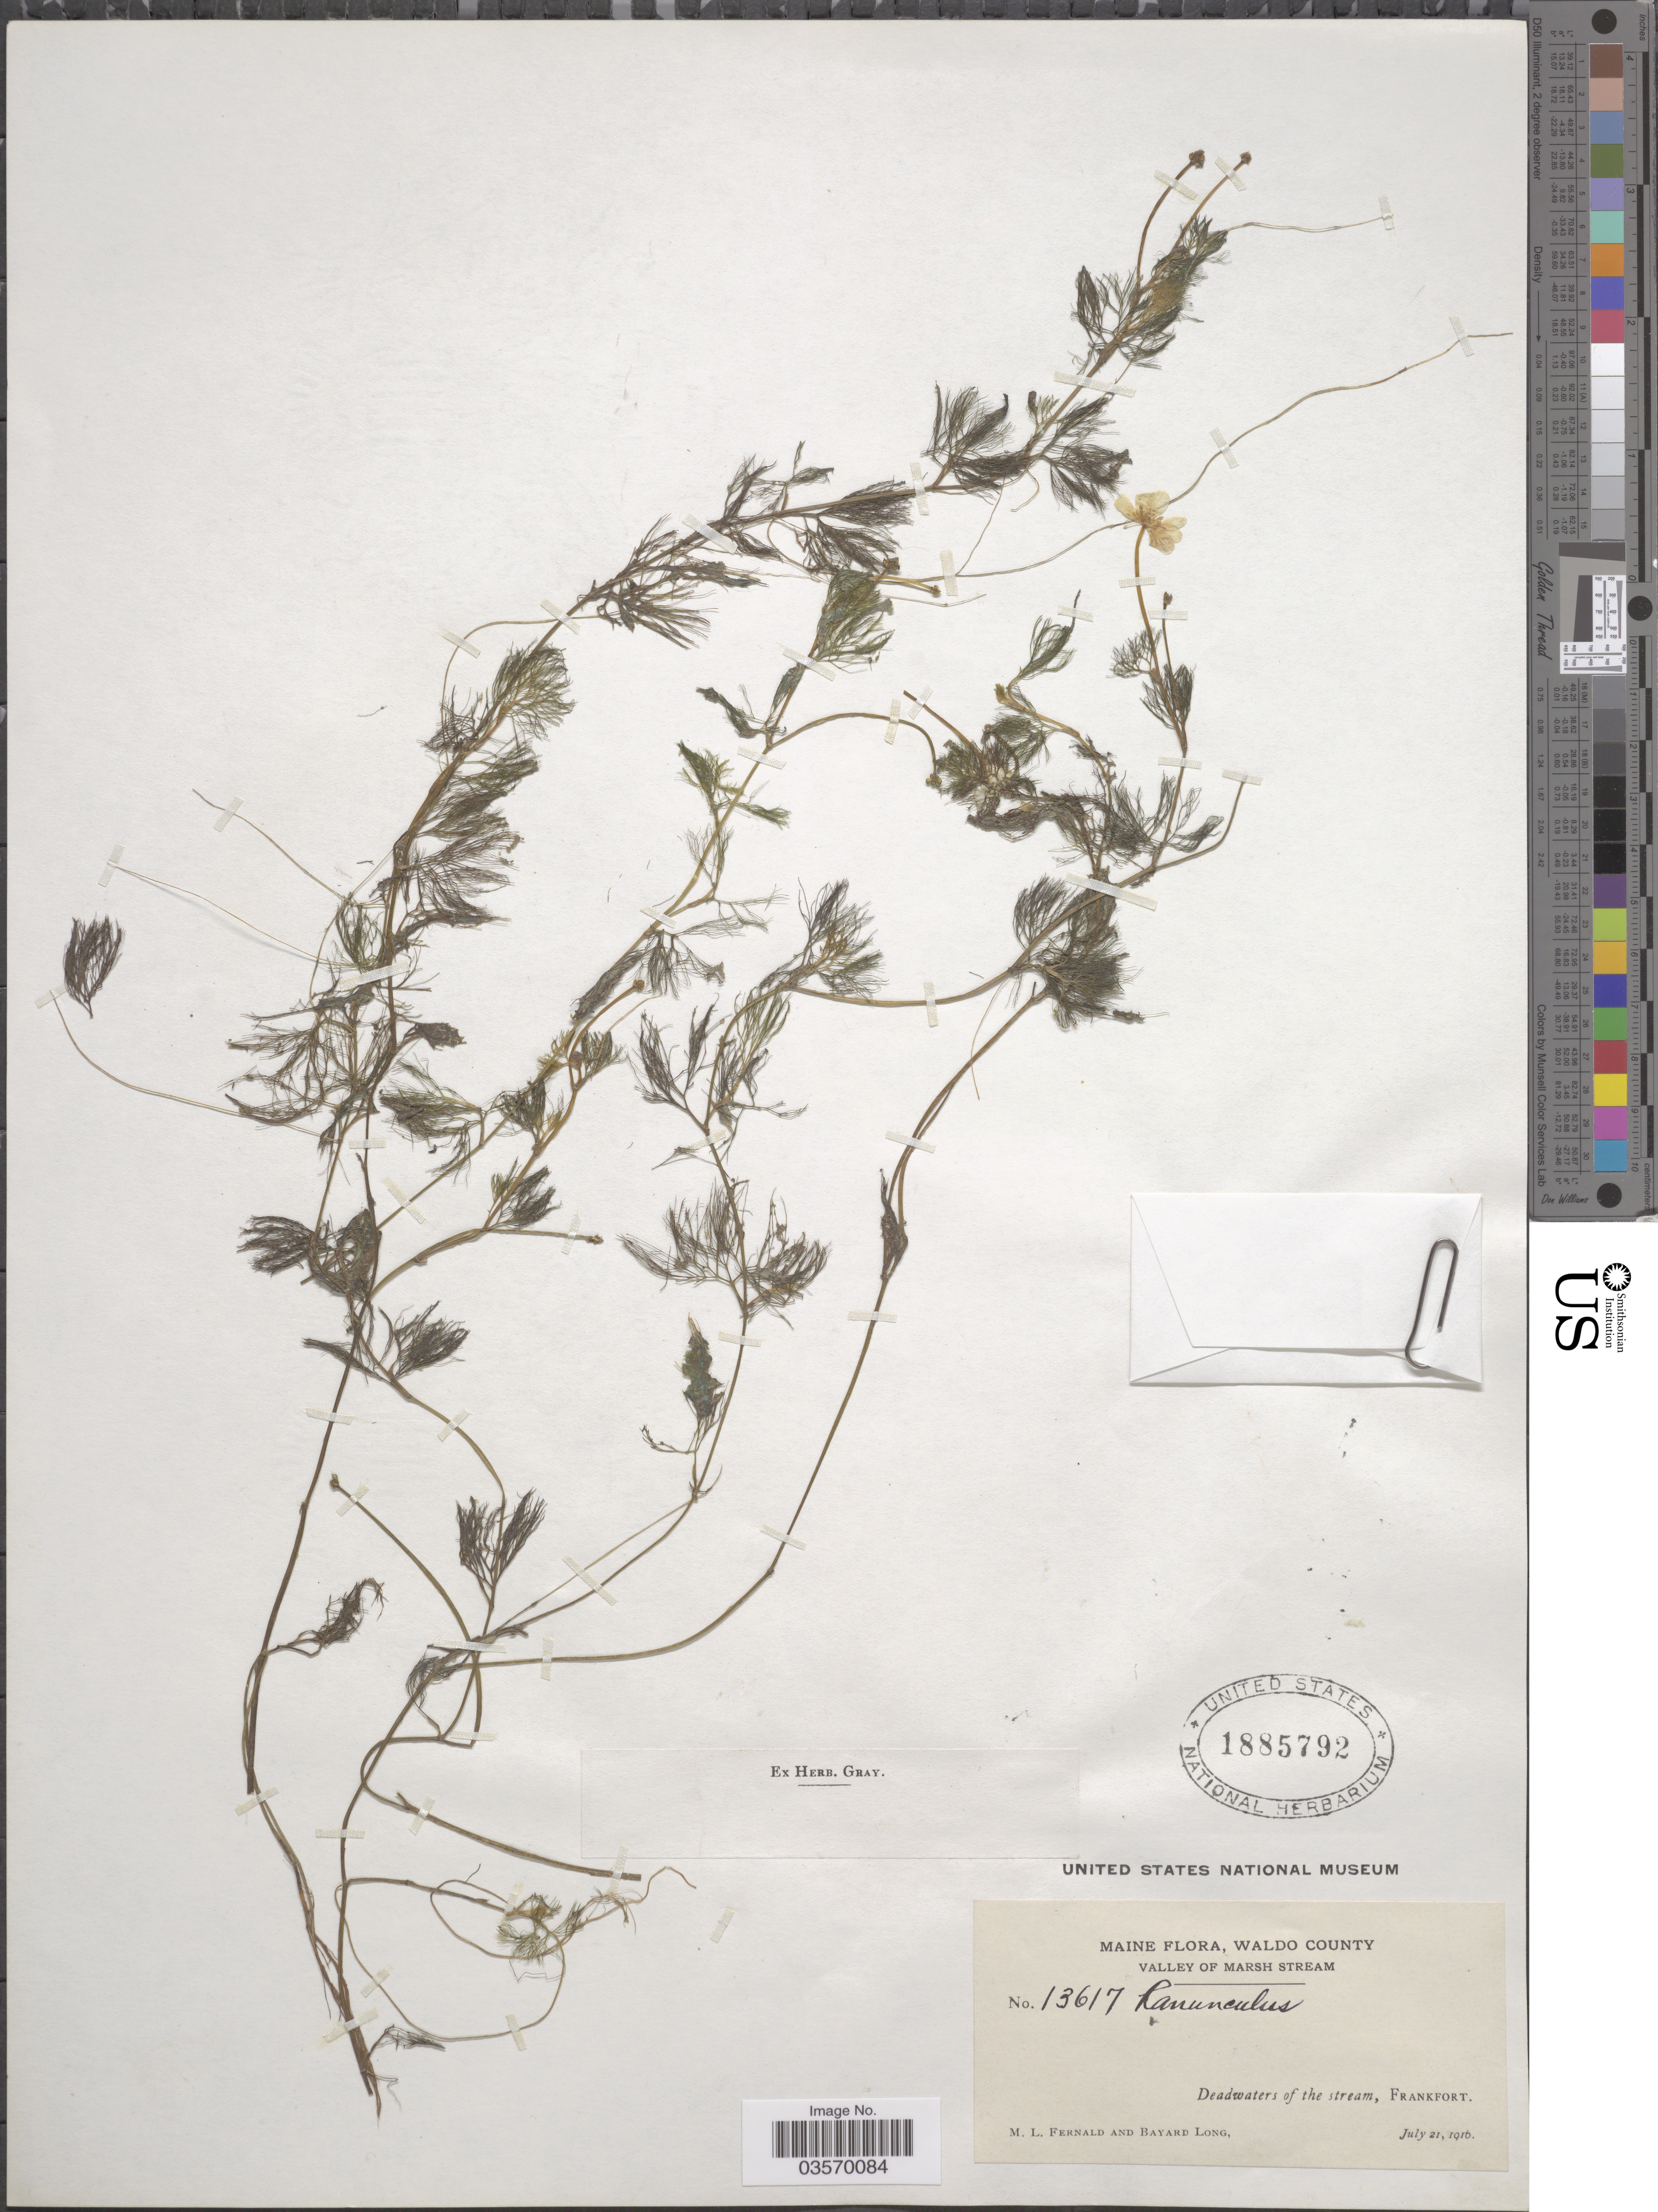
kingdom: Plantae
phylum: Tracheophyta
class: Magnoliopsida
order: Ranunculales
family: Ranunculaceae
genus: Ranunculus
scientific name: Ranunculus sp.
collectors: M. L. Fernald & B. Long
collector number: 13617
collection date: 1916-07-21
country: United States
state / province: Maine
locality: Waldo County. Valley of Marsh Stream. Deadwaters of the stream, Frankfort.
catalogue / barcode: US 1885792